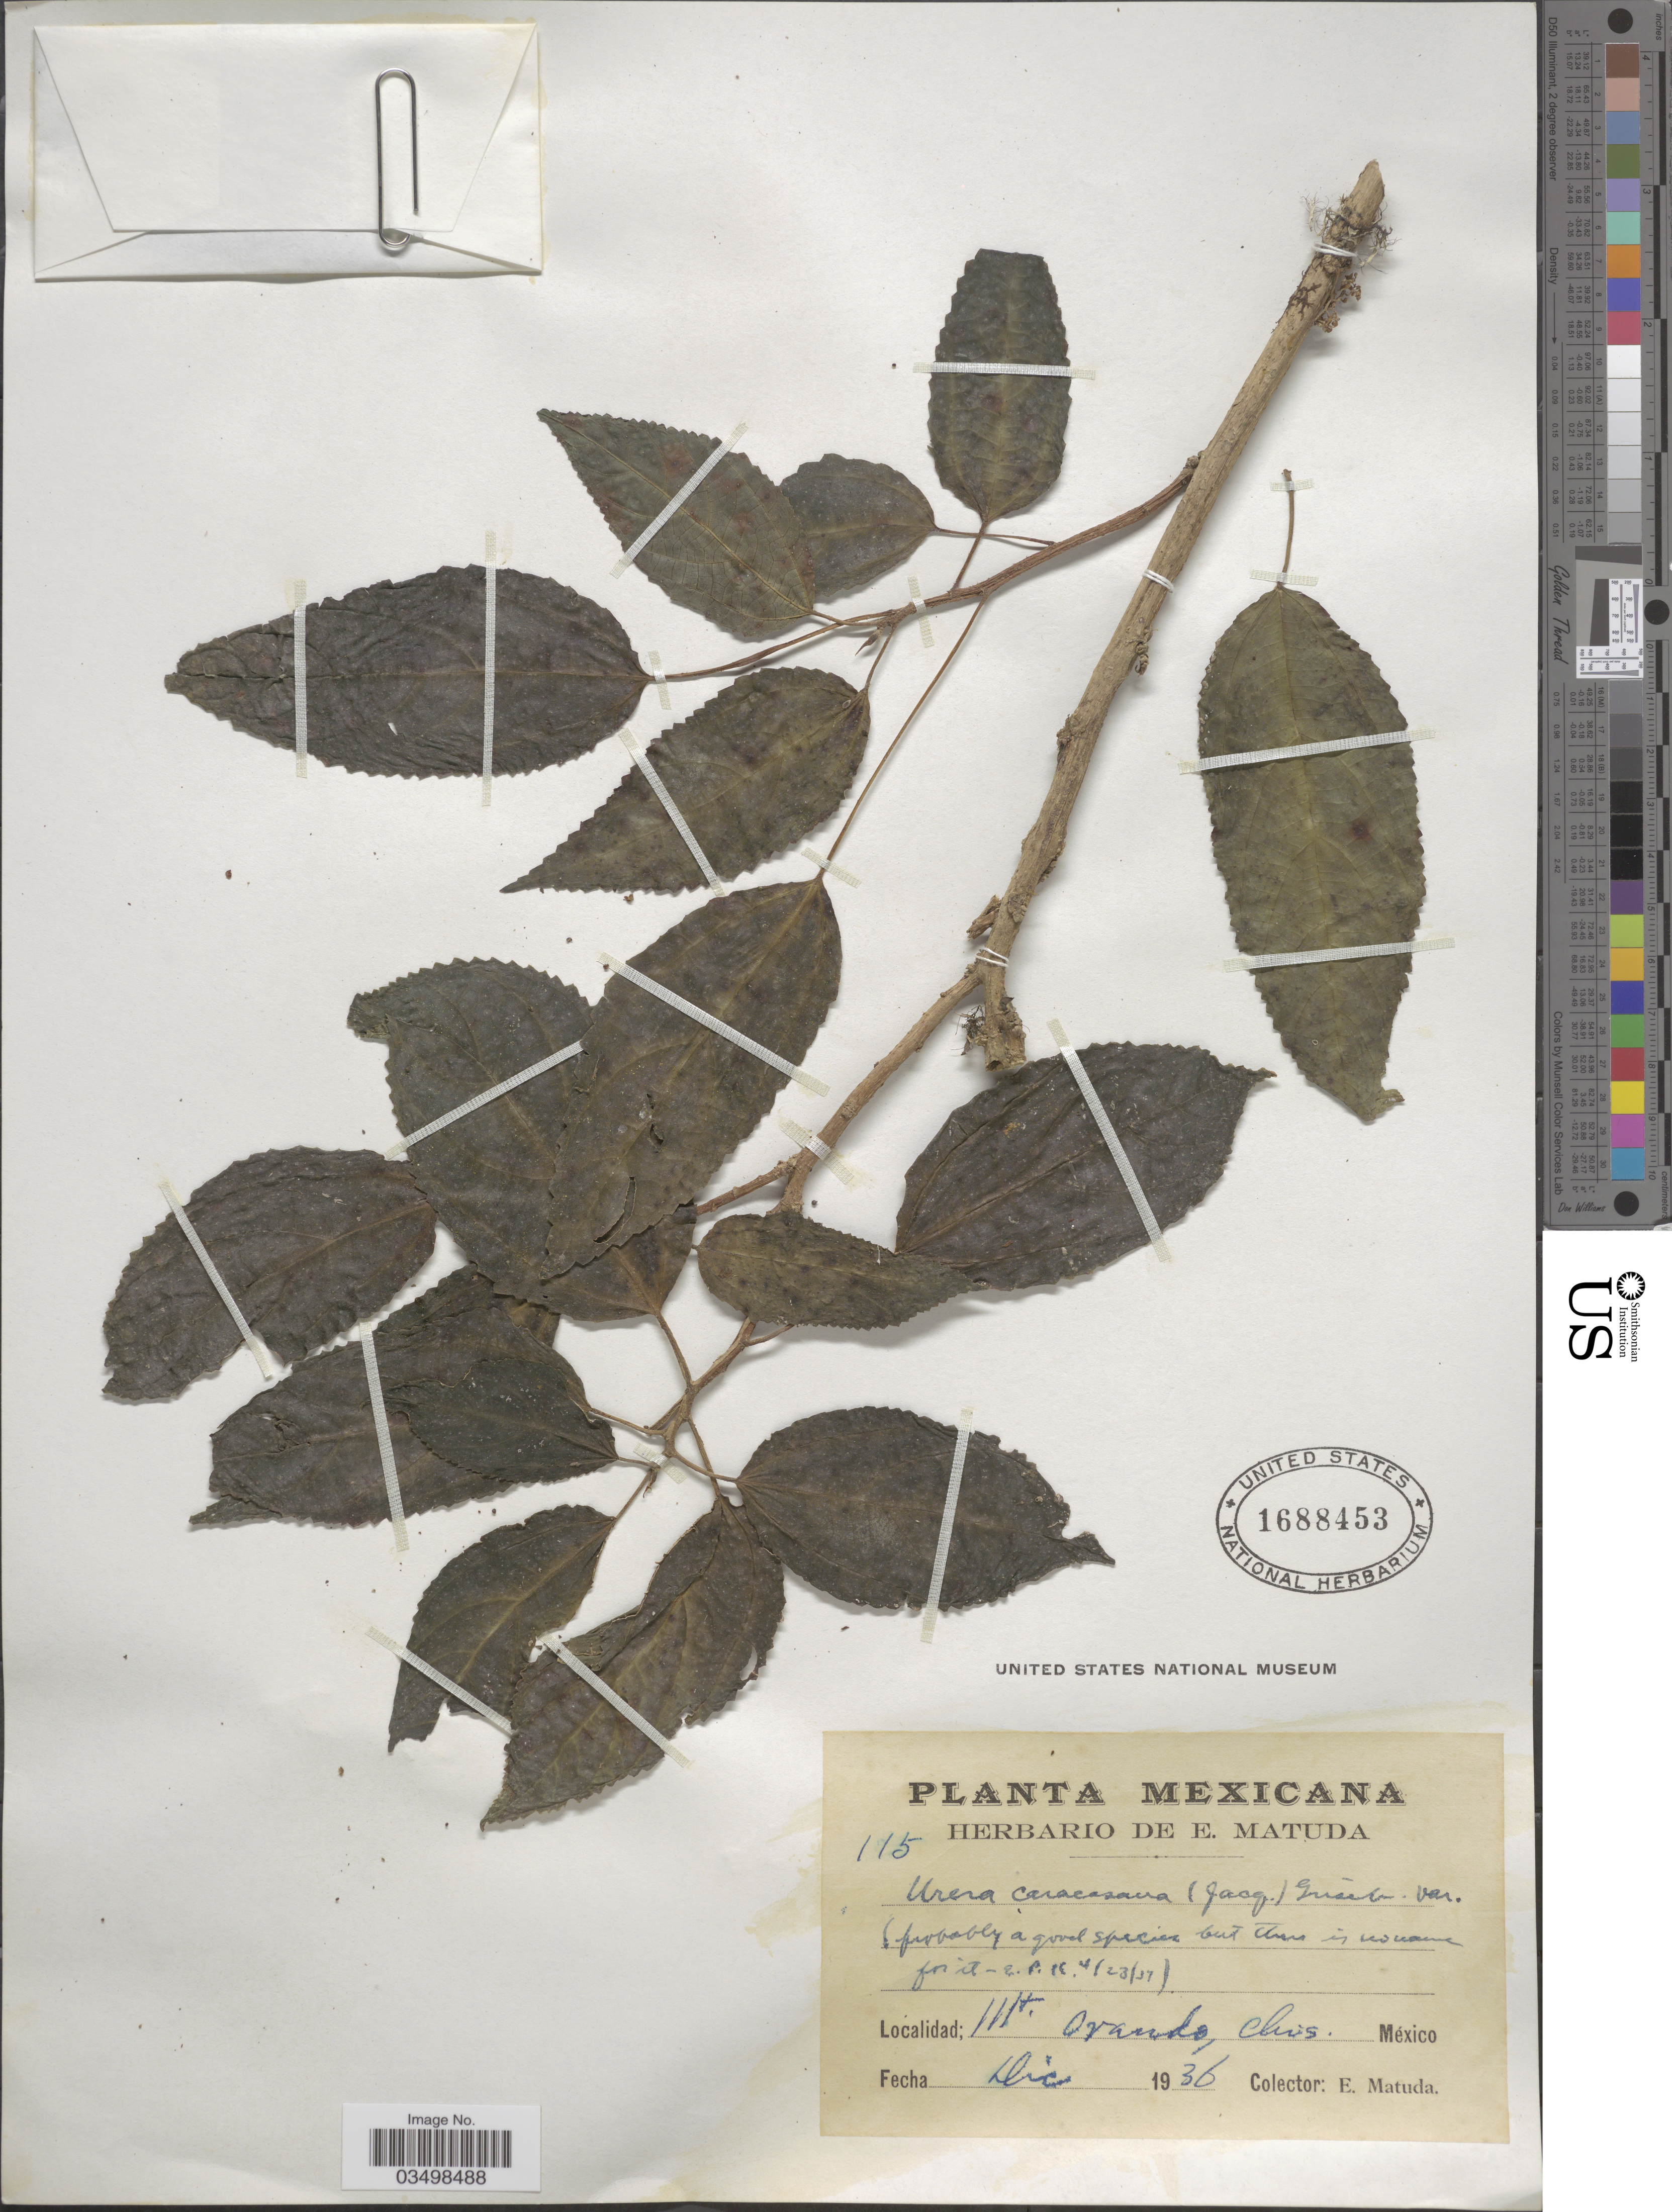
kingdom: Plantae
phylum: Tracheophyta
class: Magnoliopsida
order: Rosales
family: Urticaceae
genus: Urera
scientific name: Urera caracasana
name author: (Jacq.) Gaudich. ex Griseb.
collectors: E. Matuda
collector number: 115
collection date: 1936-12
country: Mexico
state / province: Chiapas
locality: Mt. Ovando.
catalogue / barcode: US 1688453